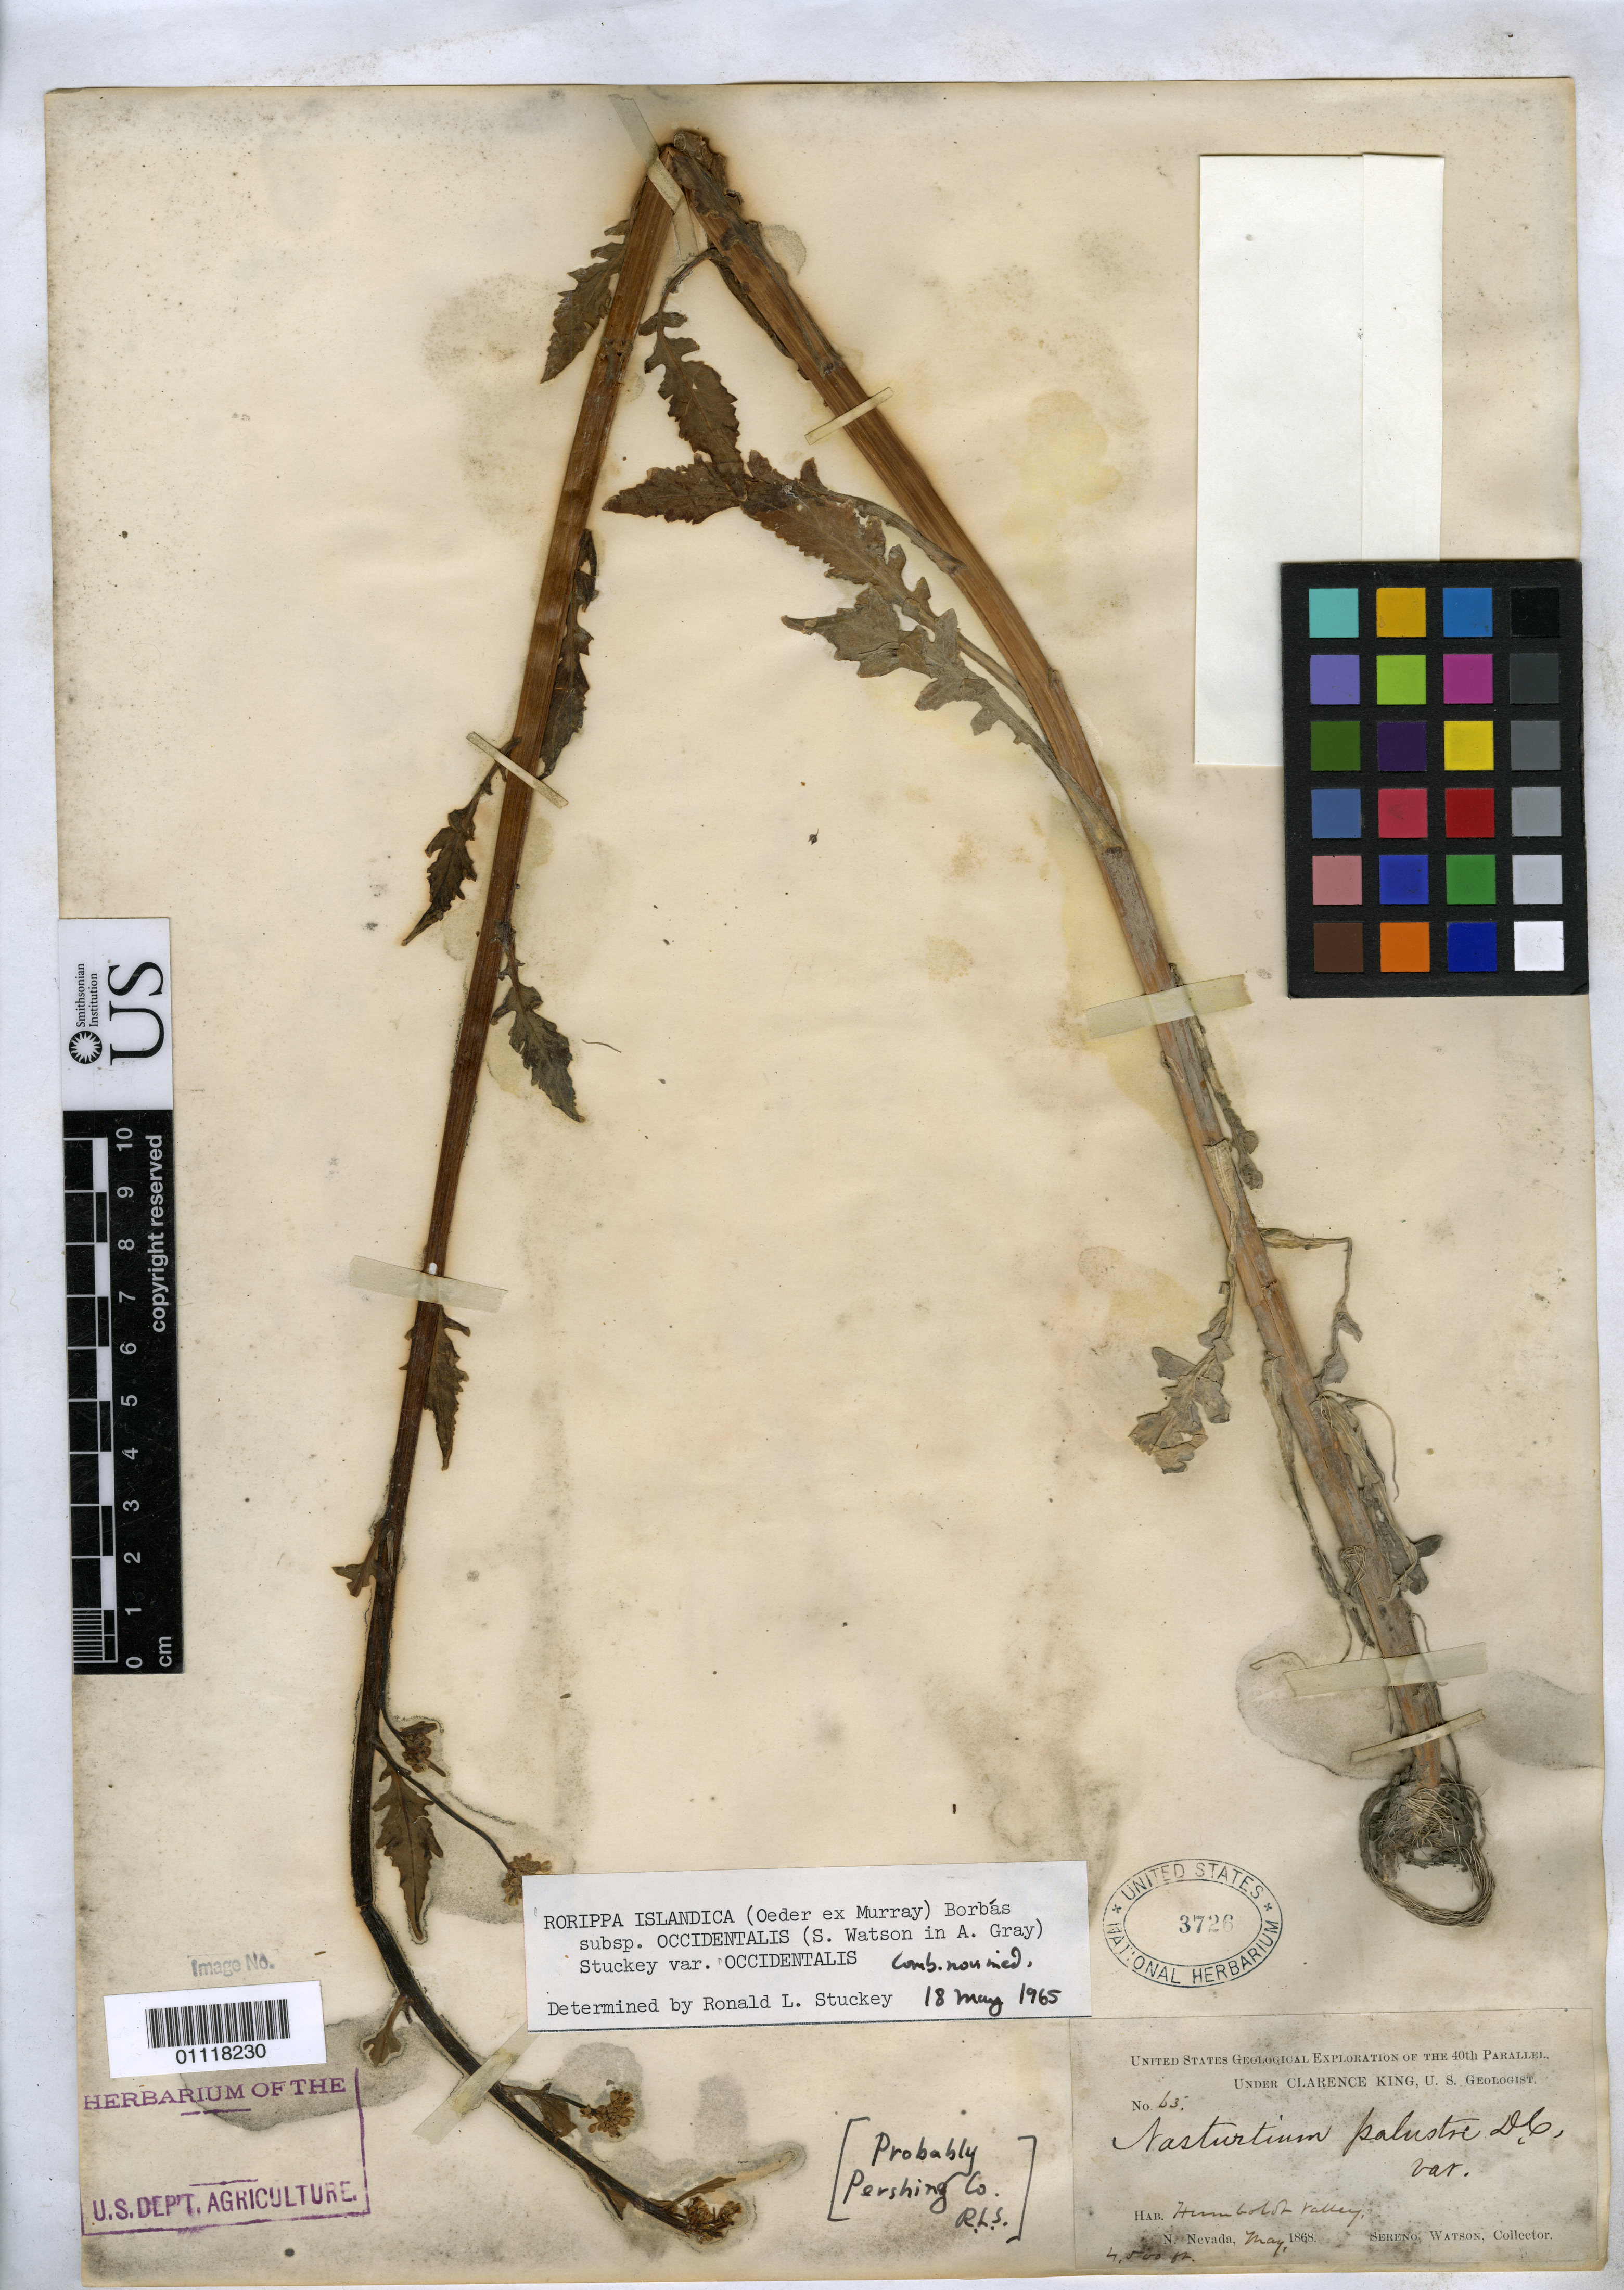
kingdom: Plantae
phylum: Tracheophyta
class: Magnoliopsida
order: Brassicales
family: Brassicaceae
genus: Rorippa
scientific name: Rorippa islandica var. occidentalis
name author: (S. Watson) Butters & Abbe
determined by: Stuckey, R. L.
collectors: S. Watson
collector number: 63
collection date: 1868-05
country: United States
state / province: Nevada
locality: Humboldt Valley, N. Nevada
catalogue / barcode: US 3726